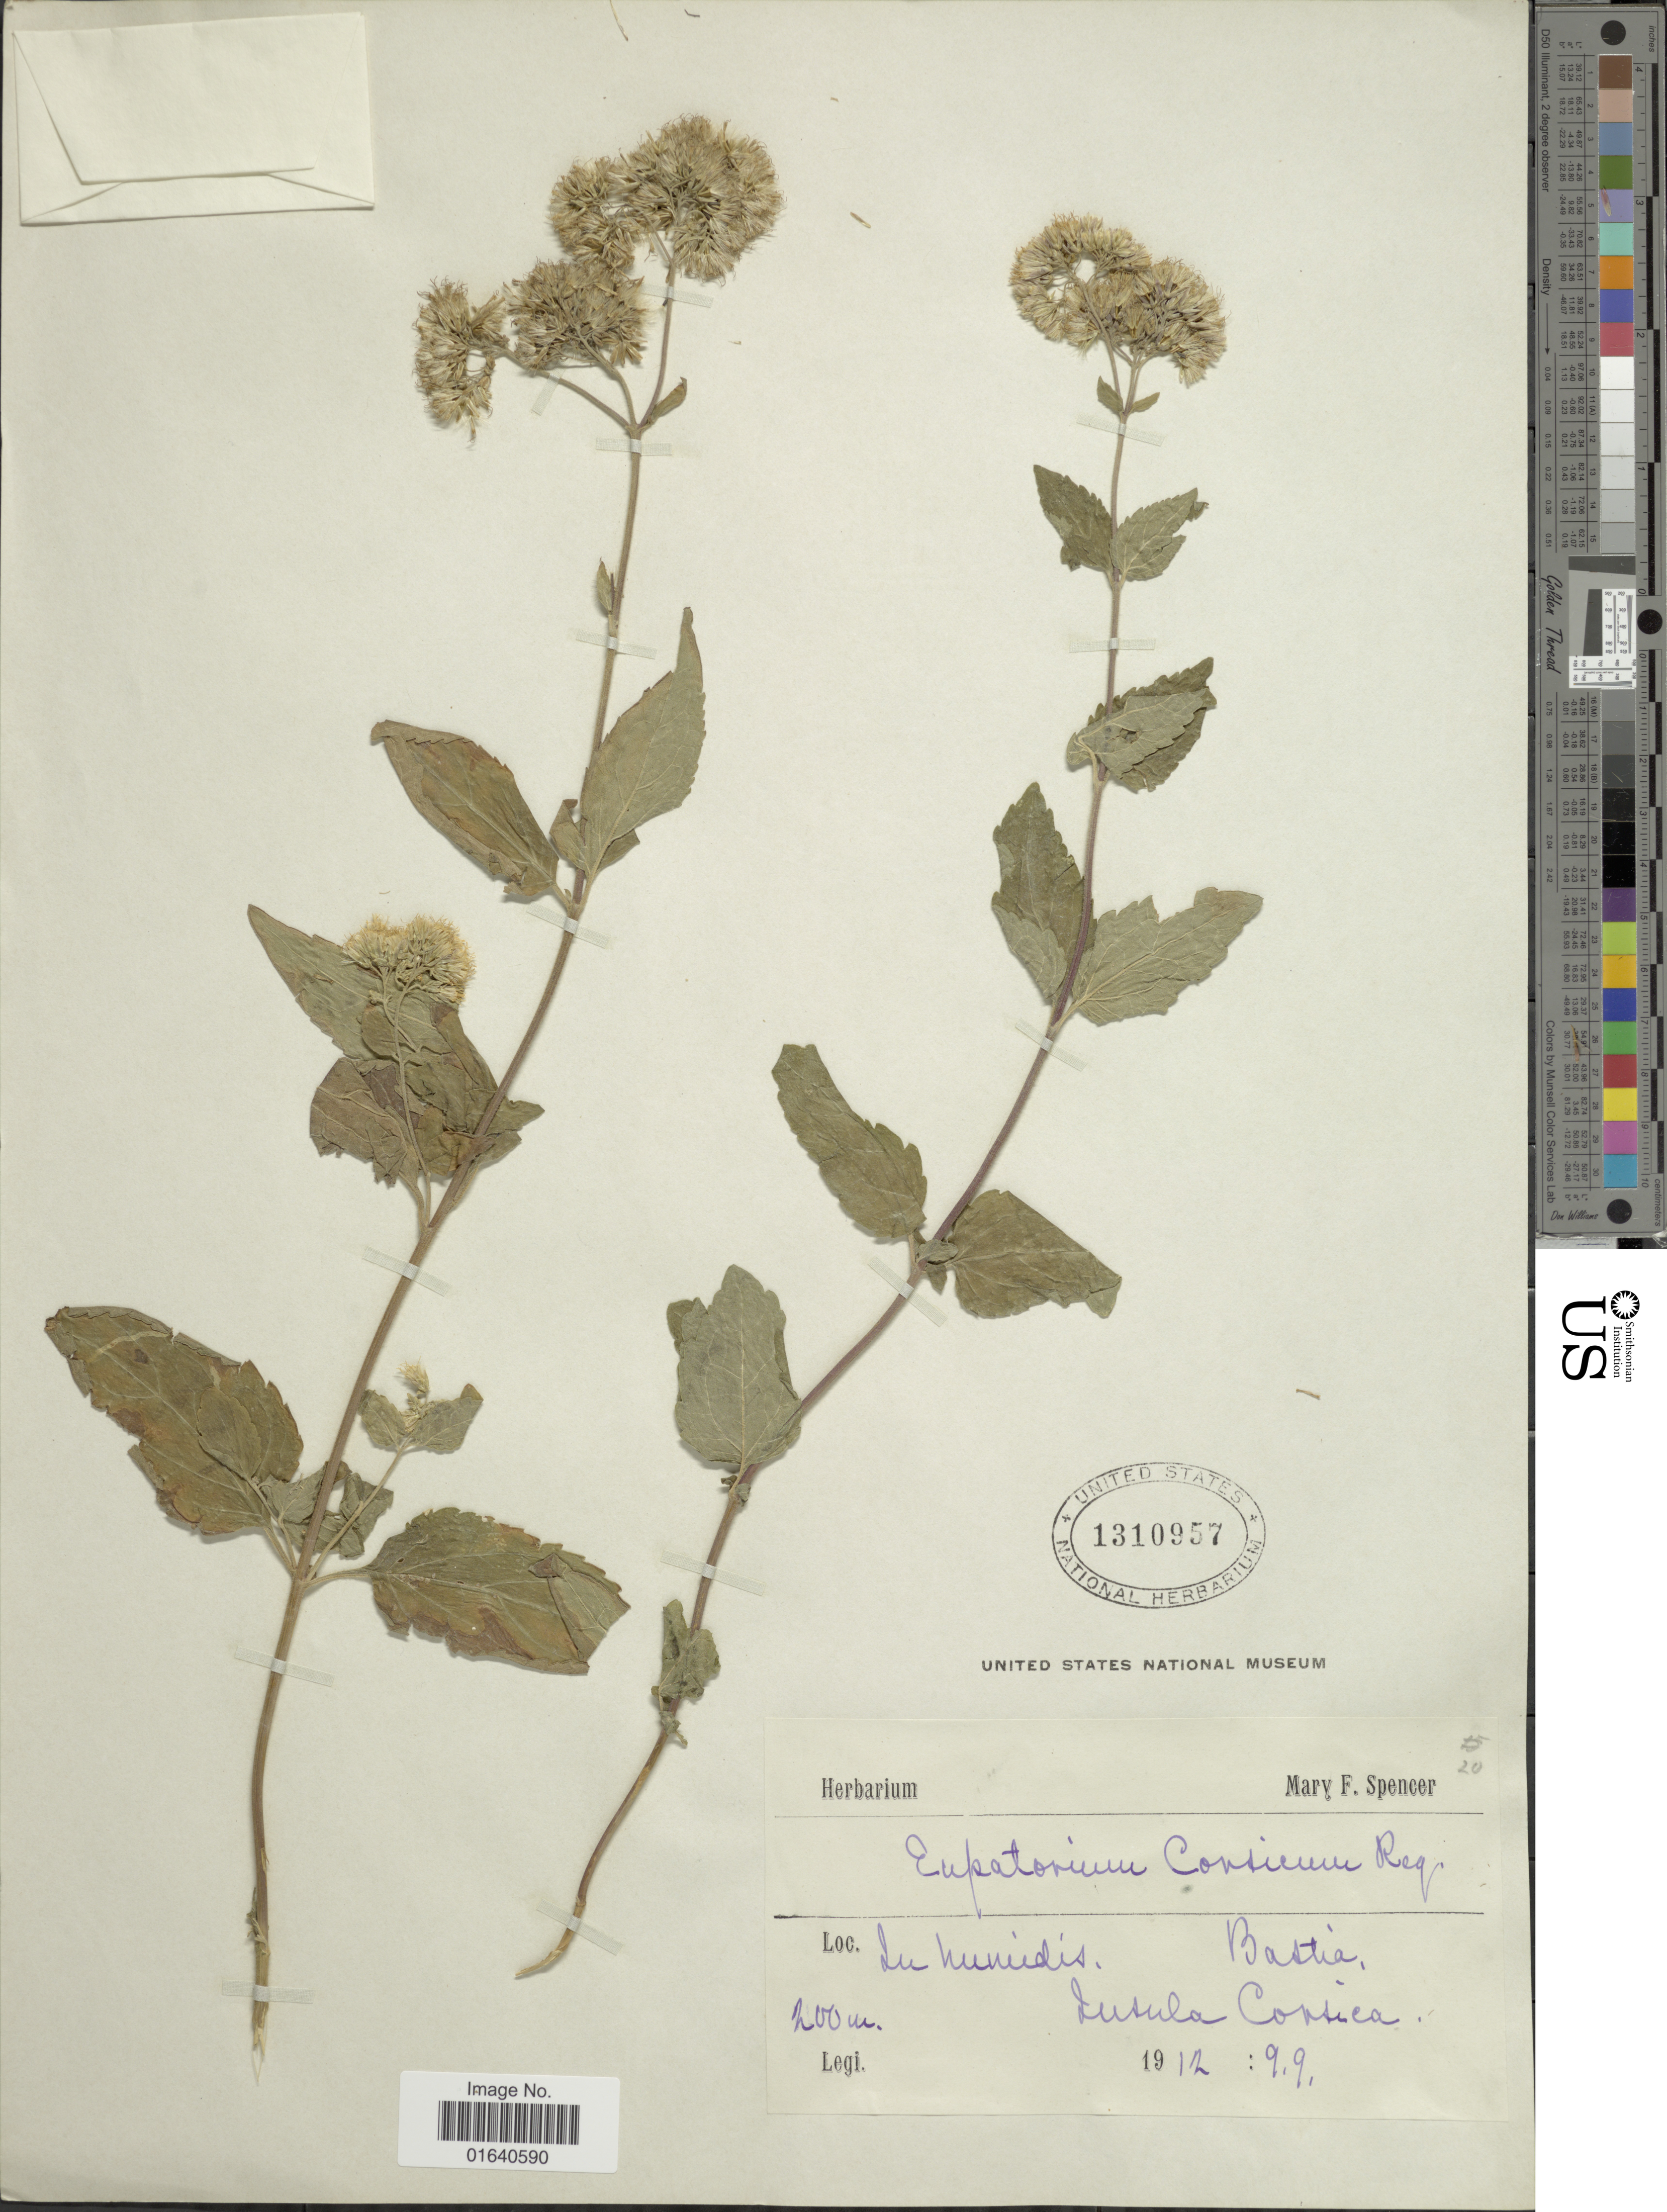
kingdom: Plantae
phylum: Tracheophyta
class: Magnoliopsida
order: Asterales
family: Asteraceae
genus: Eupatorium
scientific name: Eupatorium cannabinum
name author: L.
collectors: M. Spencer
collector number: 20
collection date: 1912-09-09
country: France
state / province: Corsica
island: Corse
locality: In humidis. Bastia, Insula Covtica [interpreted]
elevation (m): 200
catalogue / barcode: US 1310957